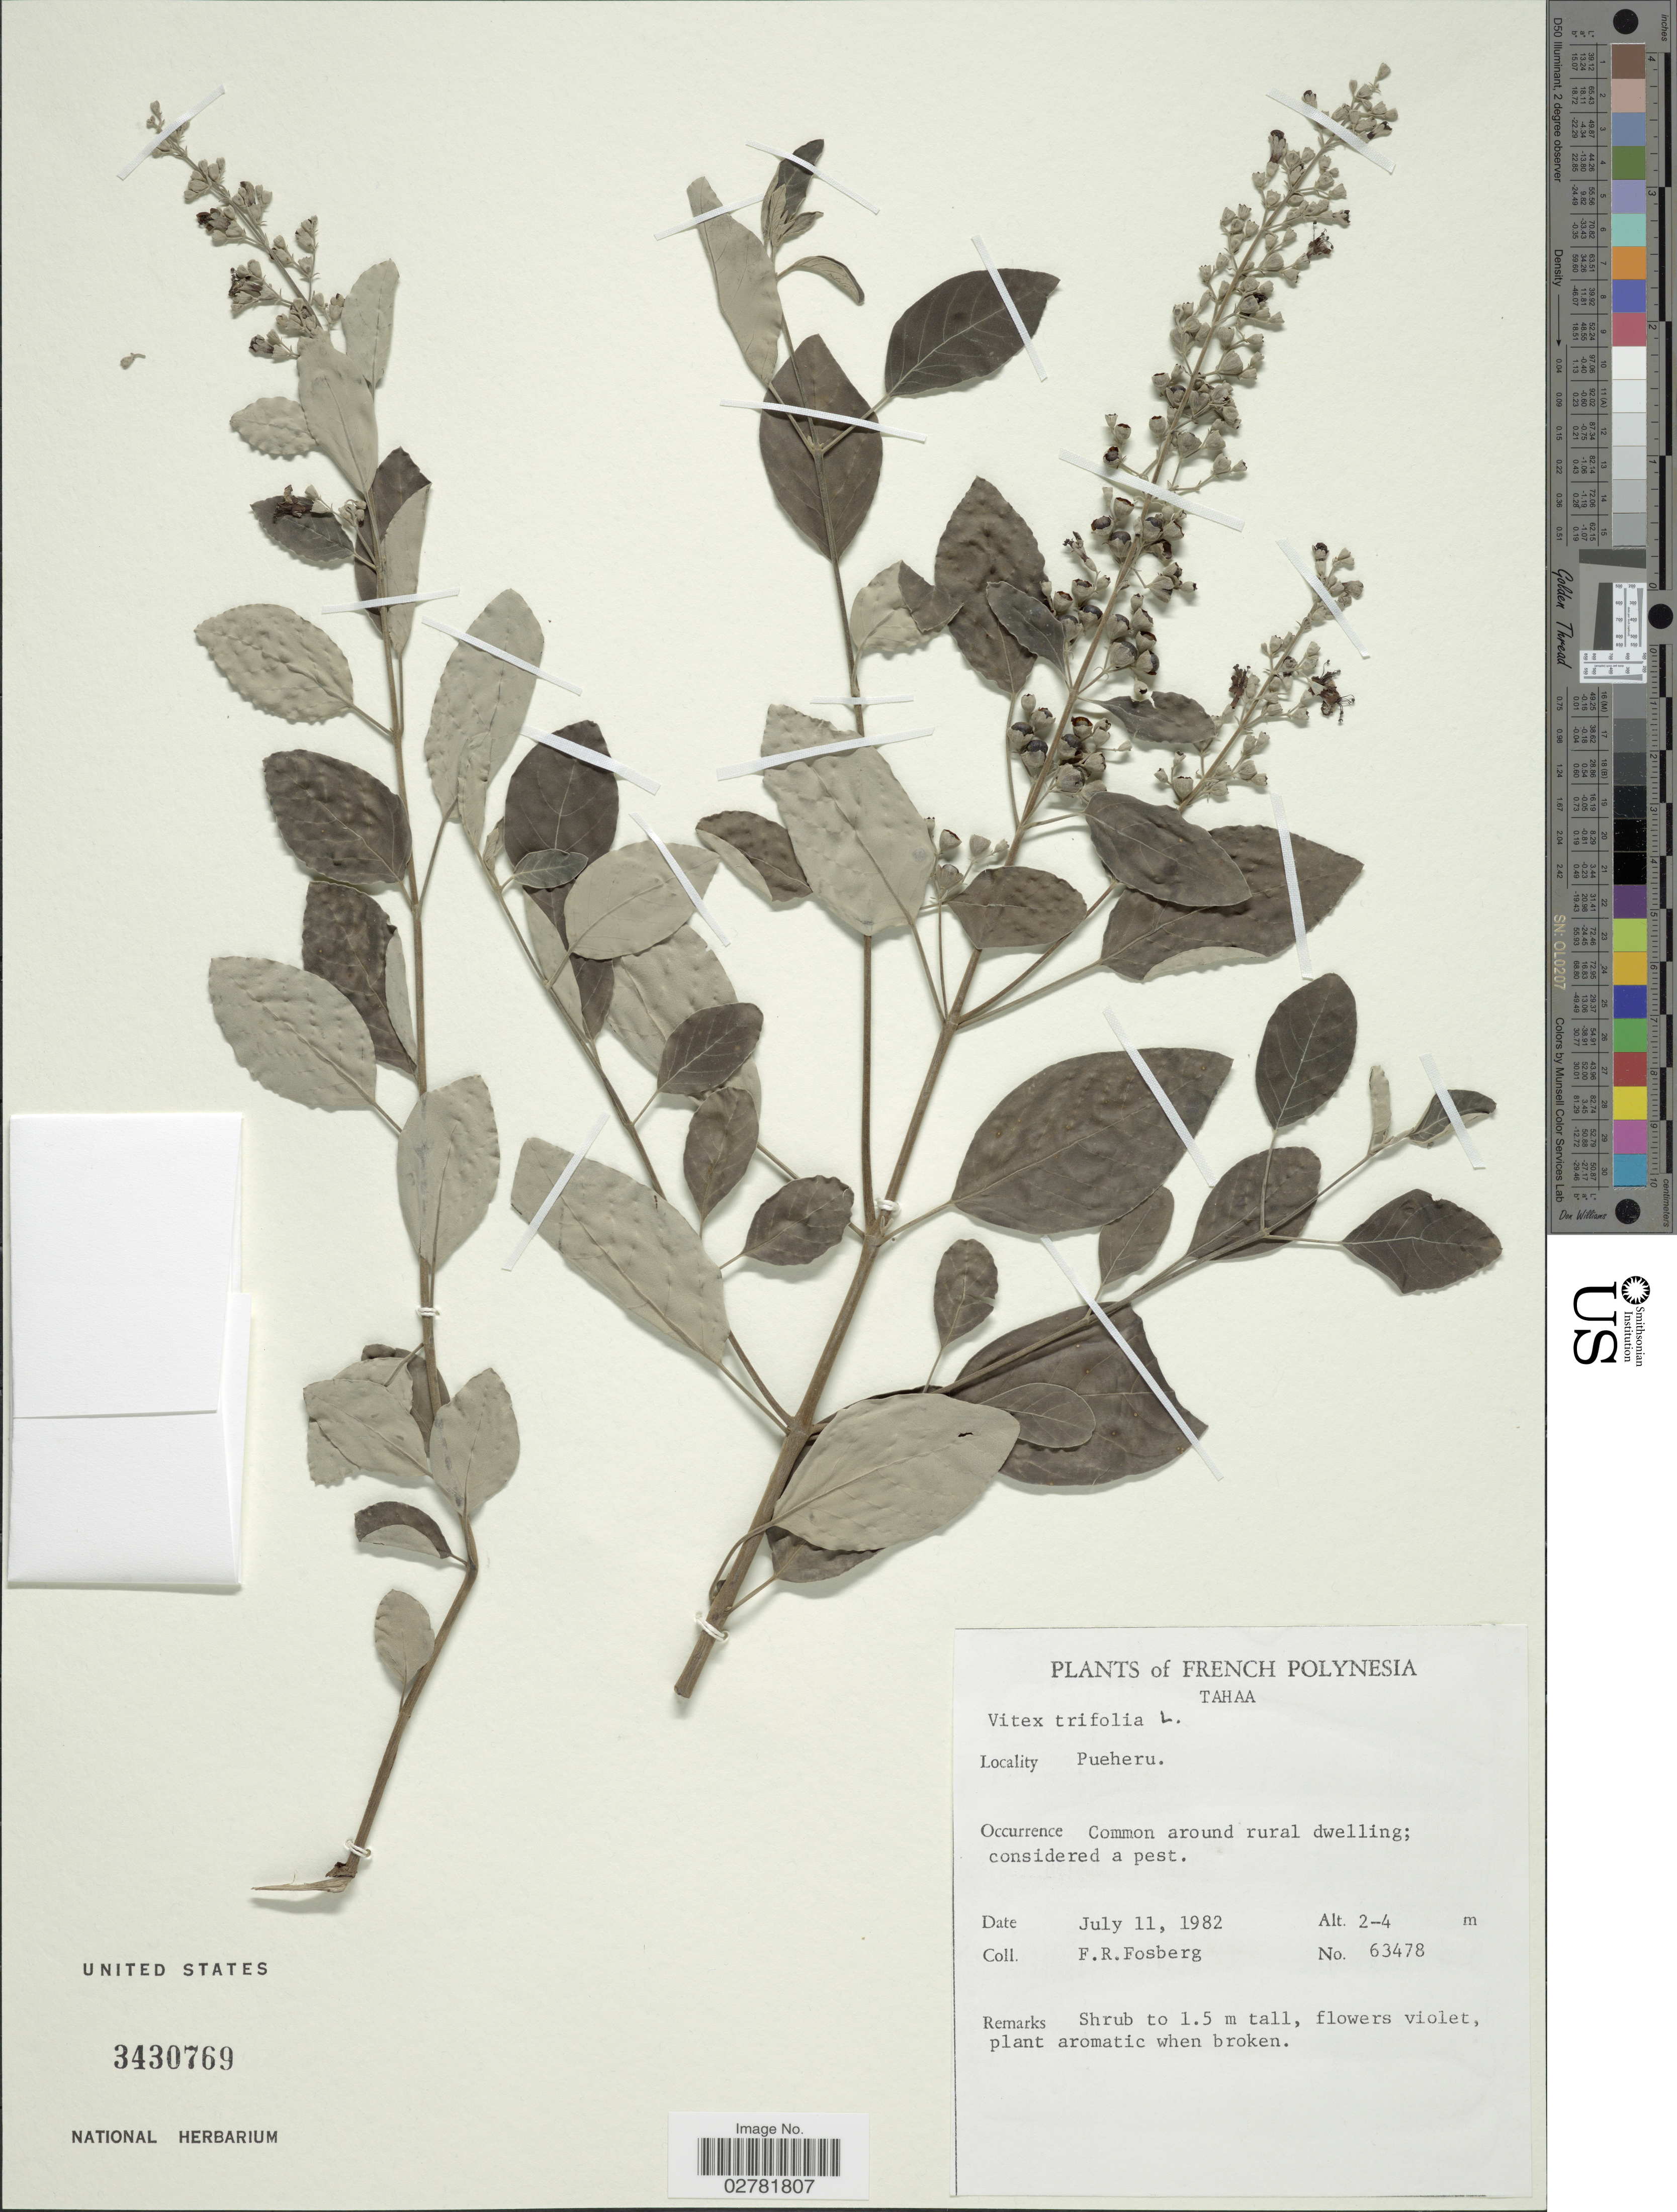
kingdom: Plantae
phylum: Tracheophyta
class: Magnoliopsida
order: Lamiales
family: Lamiaceae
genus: Vitex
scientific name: Vitex trifolia var. trifolia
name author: L.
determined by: Wagner, W. L., (BOT), Smithsonian Institution - National Museum of Natural History (UNITED STATES)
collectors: F. R. Fosberg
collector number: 63478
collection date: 1982-07-11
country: French Polynesia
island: Tahaa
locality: Tahaa. Pueheru.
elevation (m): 2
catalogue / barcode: US 3430769